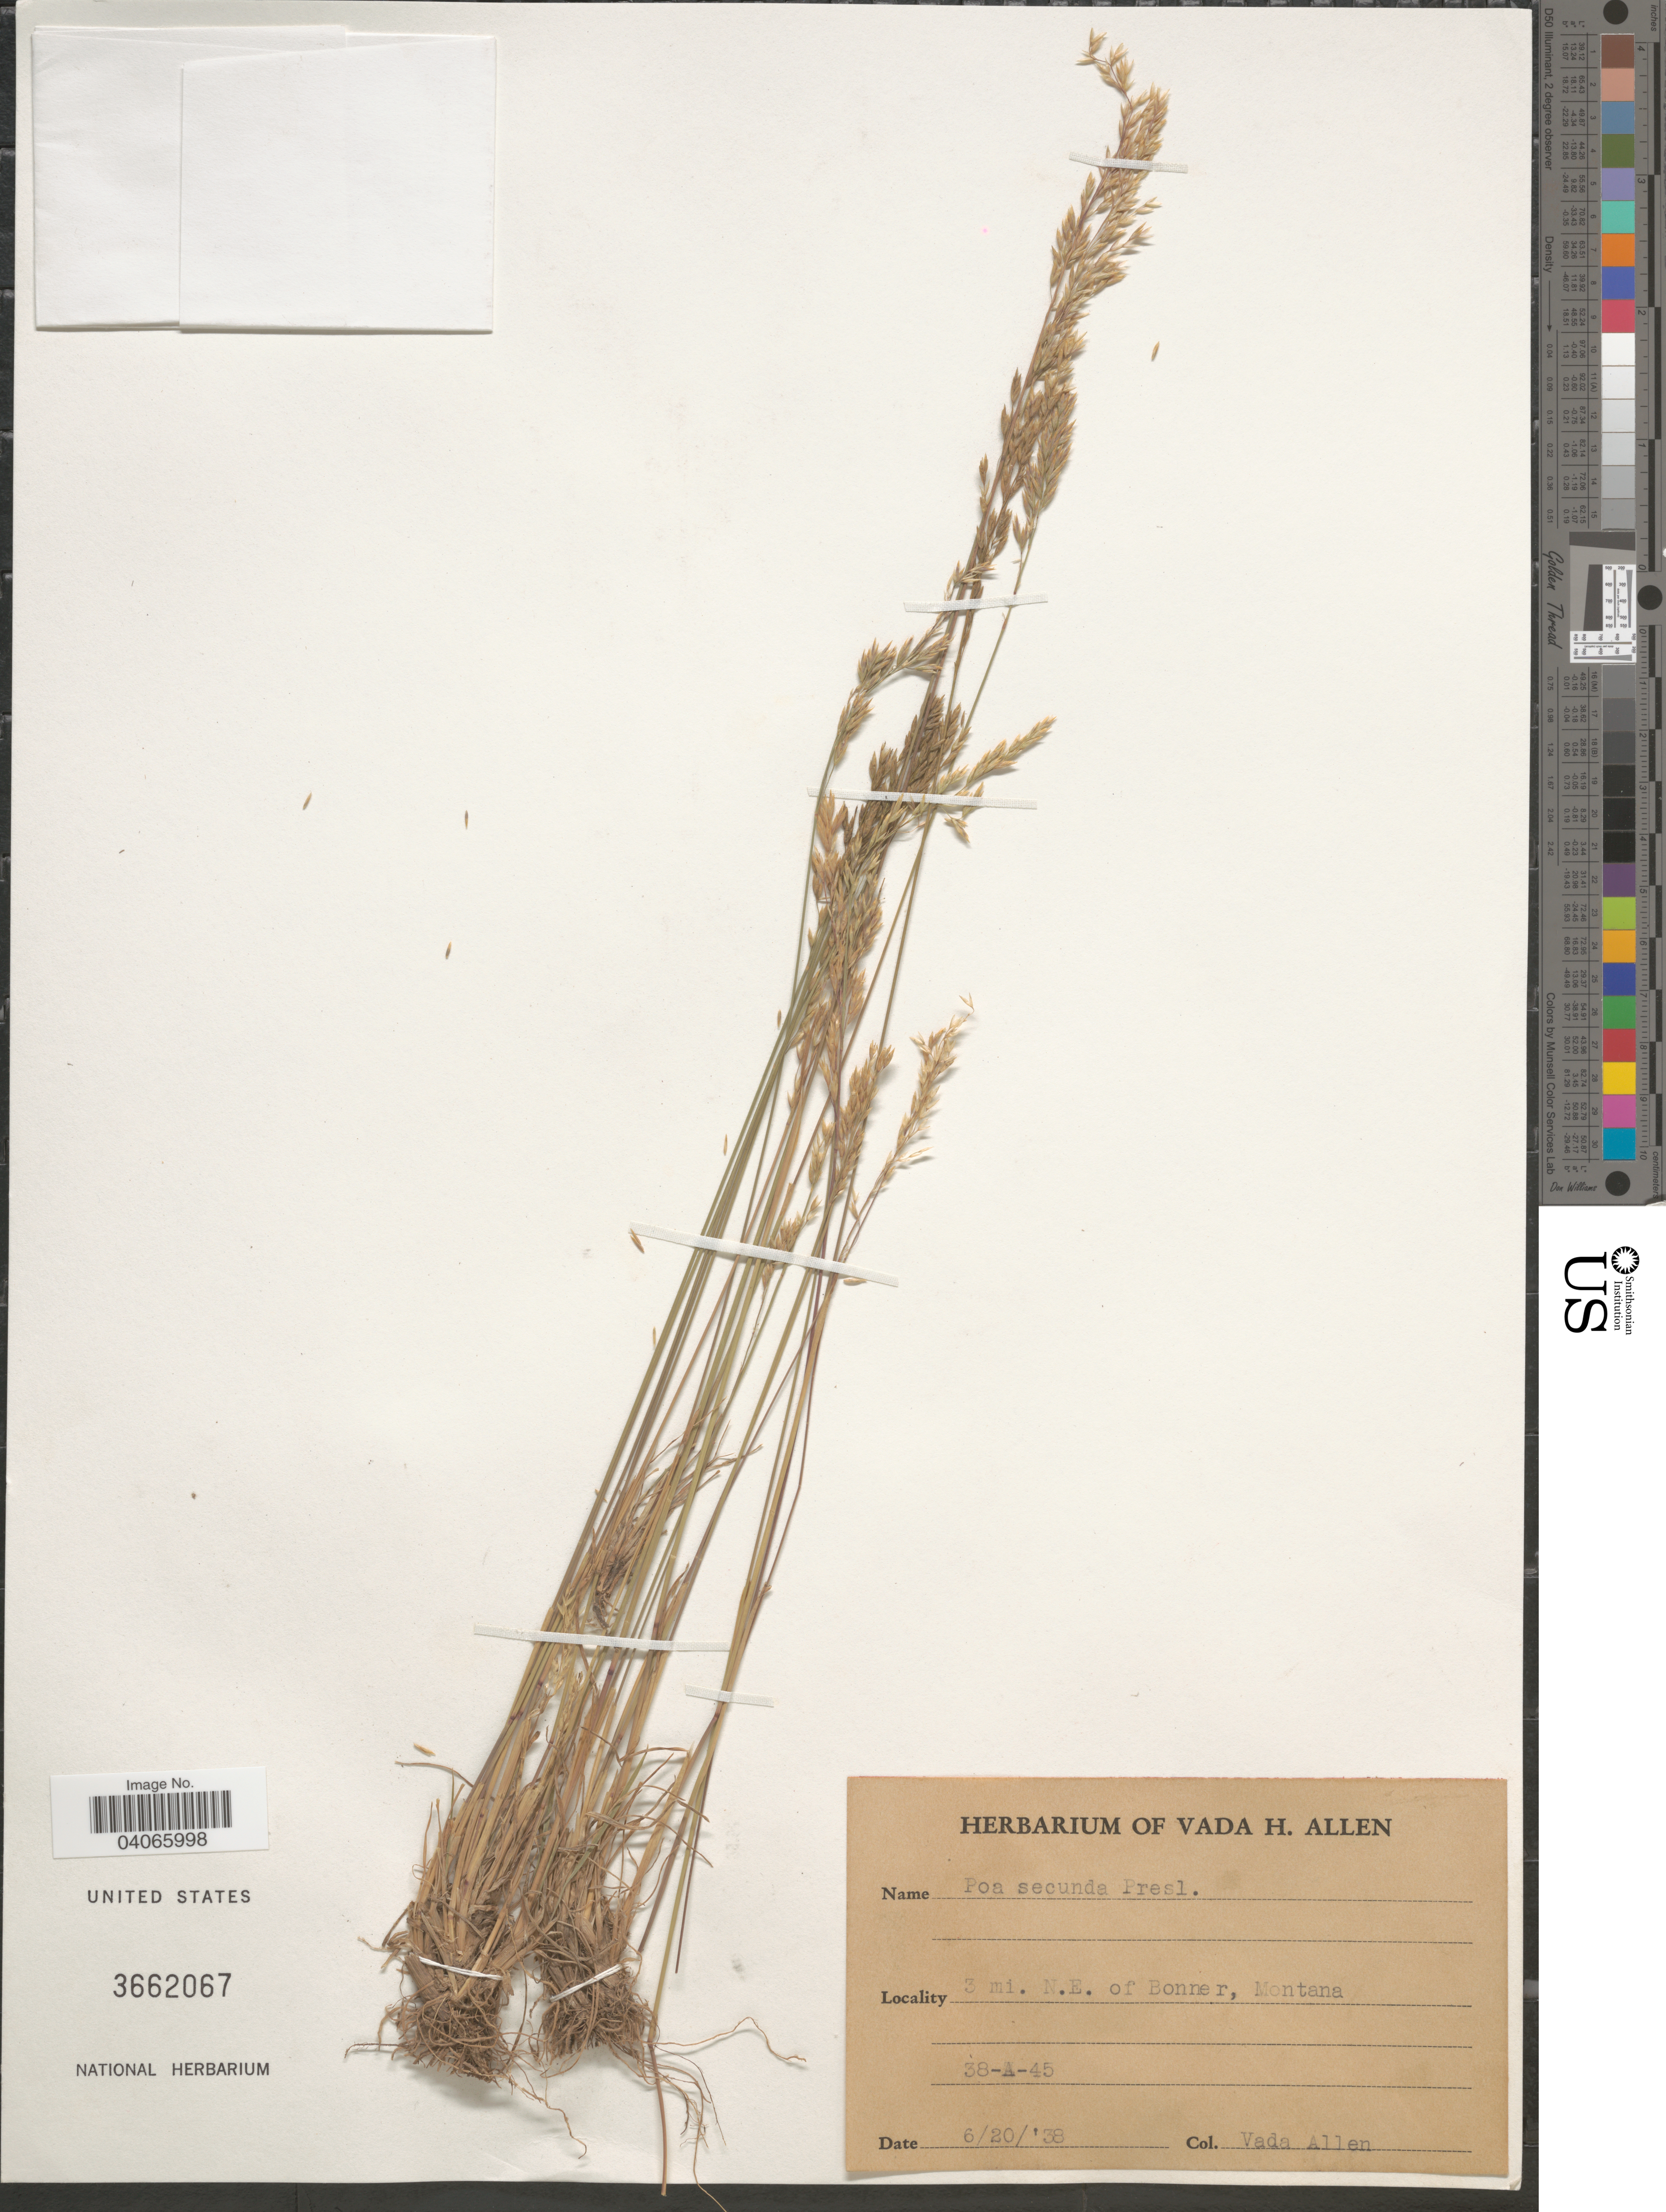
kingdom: Plantae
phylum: Tracheophyta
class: Liliopsida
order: Poales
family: Poaceae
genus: Poa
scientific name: Poa secunda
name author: J. Presl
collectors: V. Allen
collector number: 38-A-45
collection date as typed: Transcribed d/m/y: 20/6/38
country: United States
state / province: Montana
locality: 3 mi. N.E. of Bonner.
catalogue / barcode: US 3662067